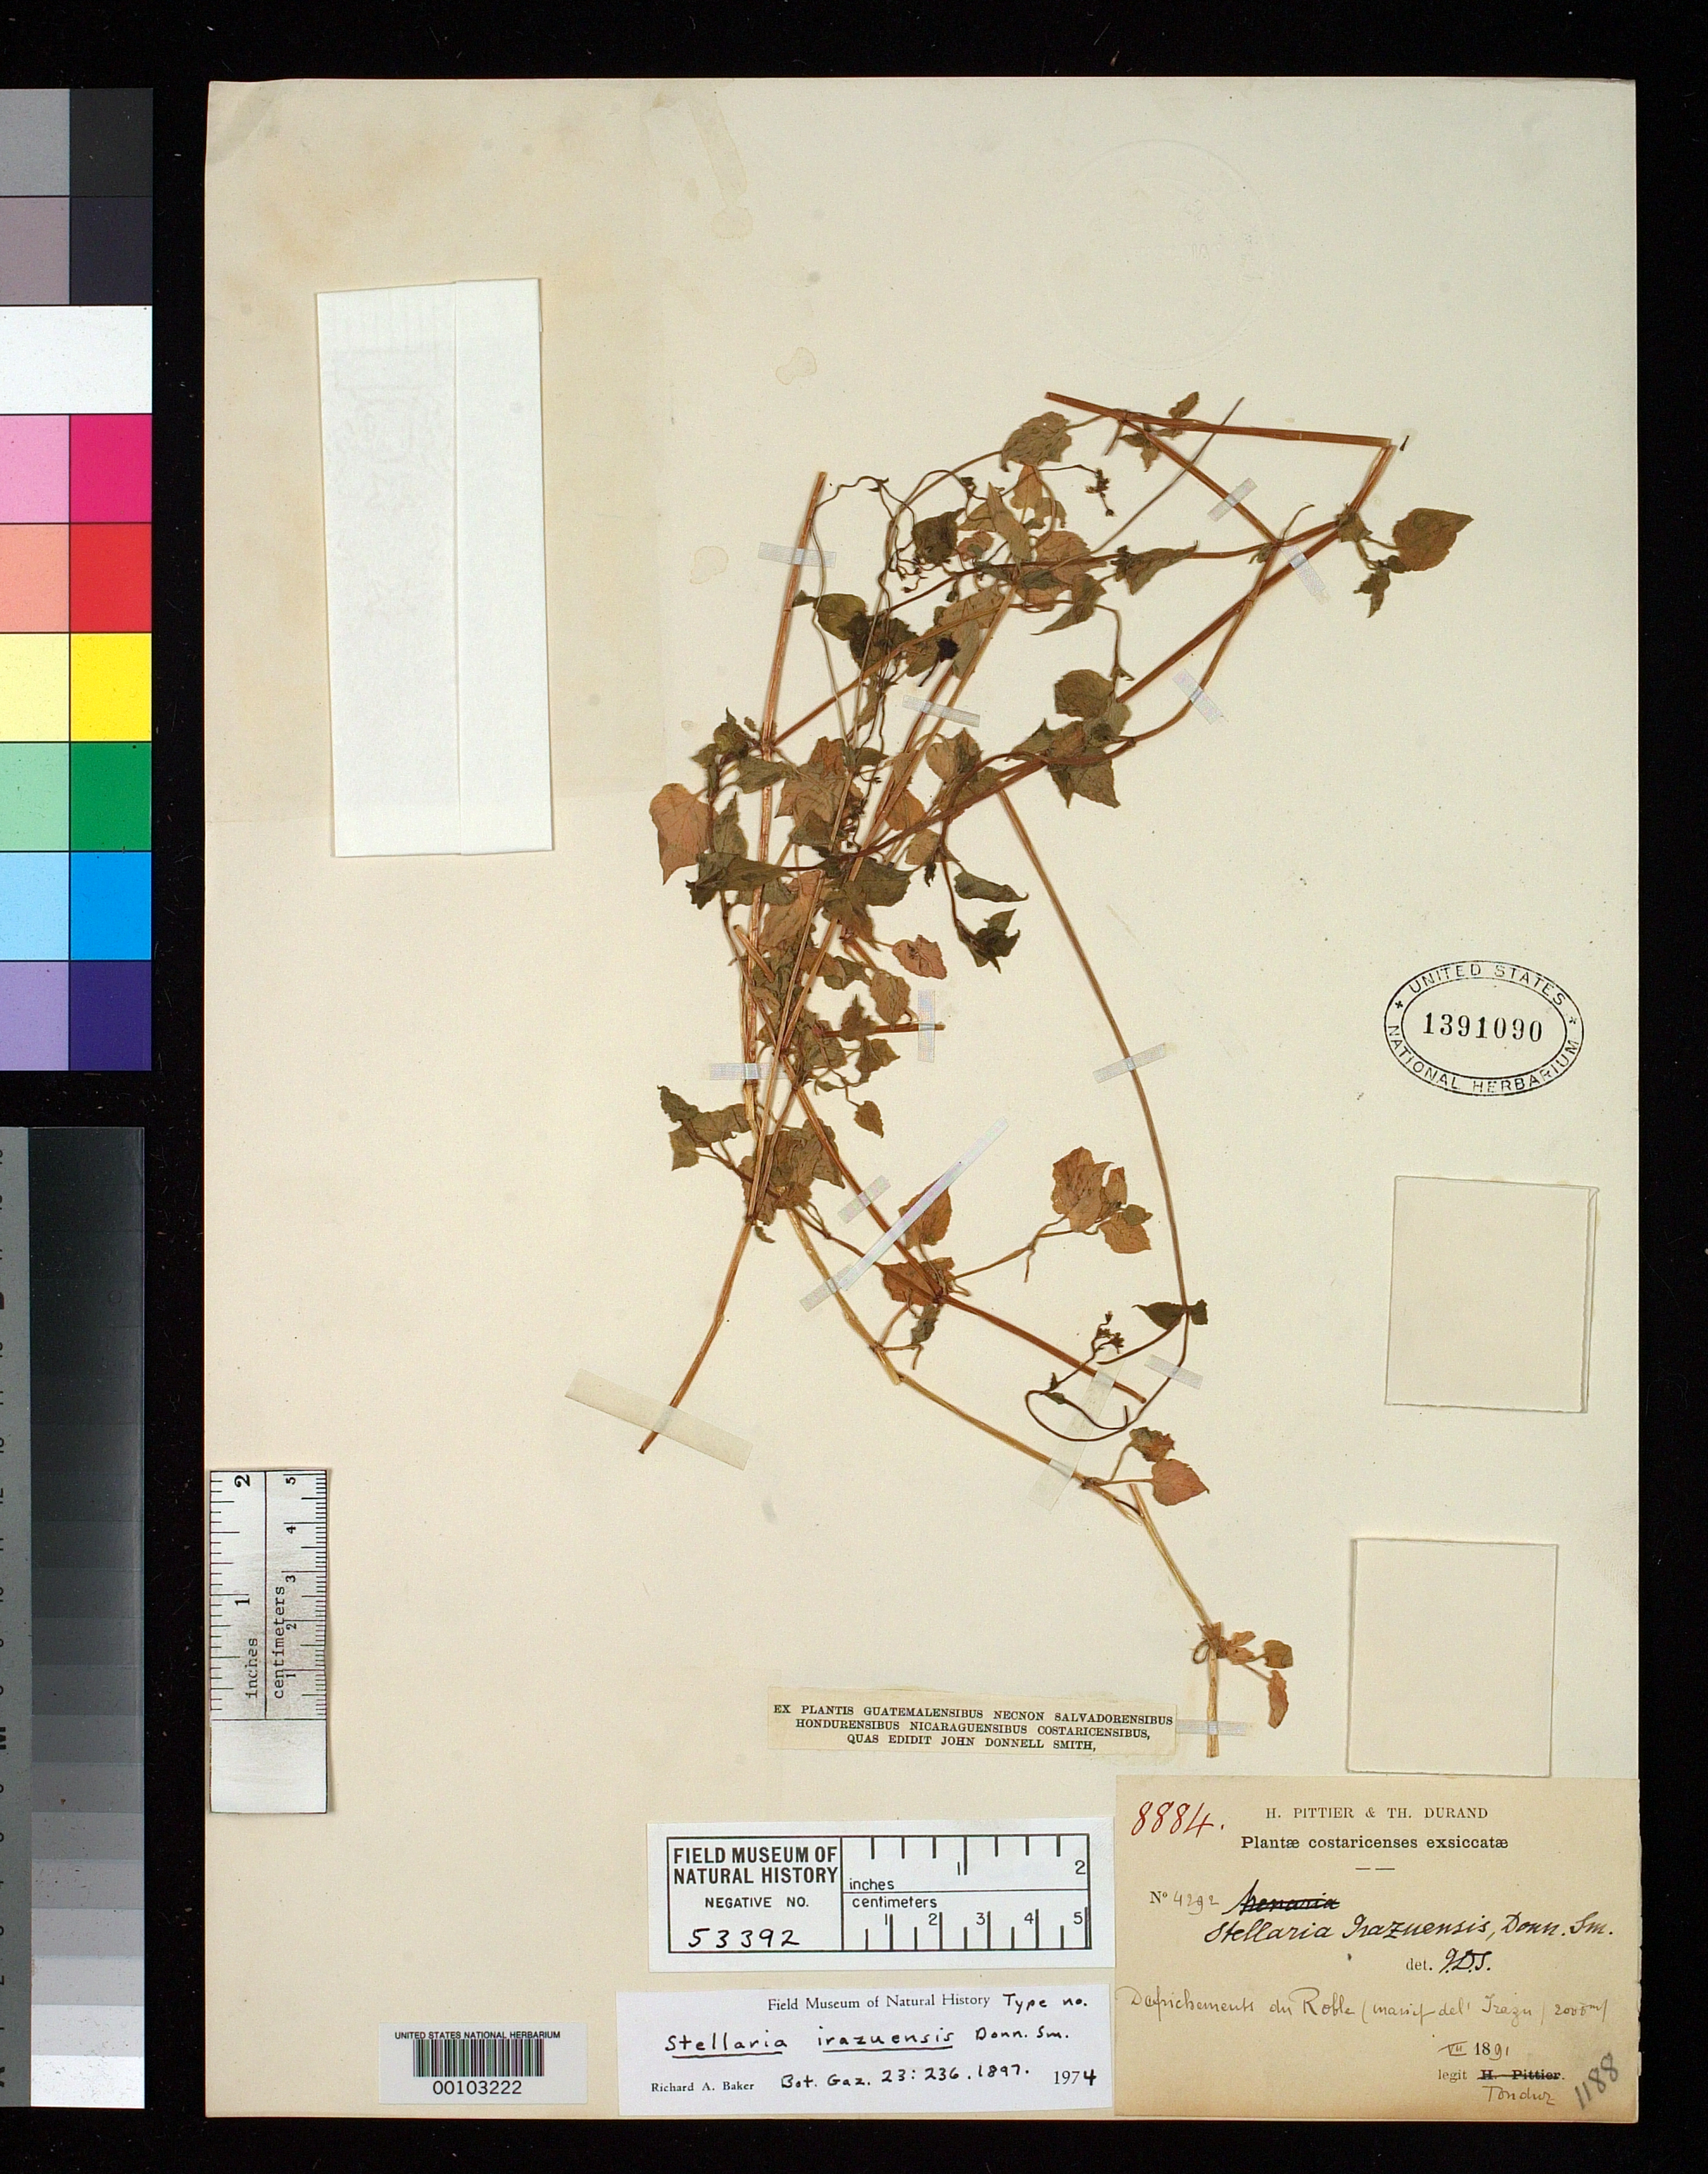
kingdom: Plantae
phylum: Tracheophyta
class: Magnoliopsida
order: Caryophyllales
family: Caryophyllaceae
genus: Stellaria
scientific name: Stellaria irazuensis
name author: Donn. Sm.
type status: Isotype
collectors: A. Tonduz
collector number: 4292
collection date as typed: Jul 1891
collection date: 1891-07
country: Costa Rica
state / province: Cartago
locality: Massif del Irazu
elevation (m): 610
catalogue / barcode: US 1391090